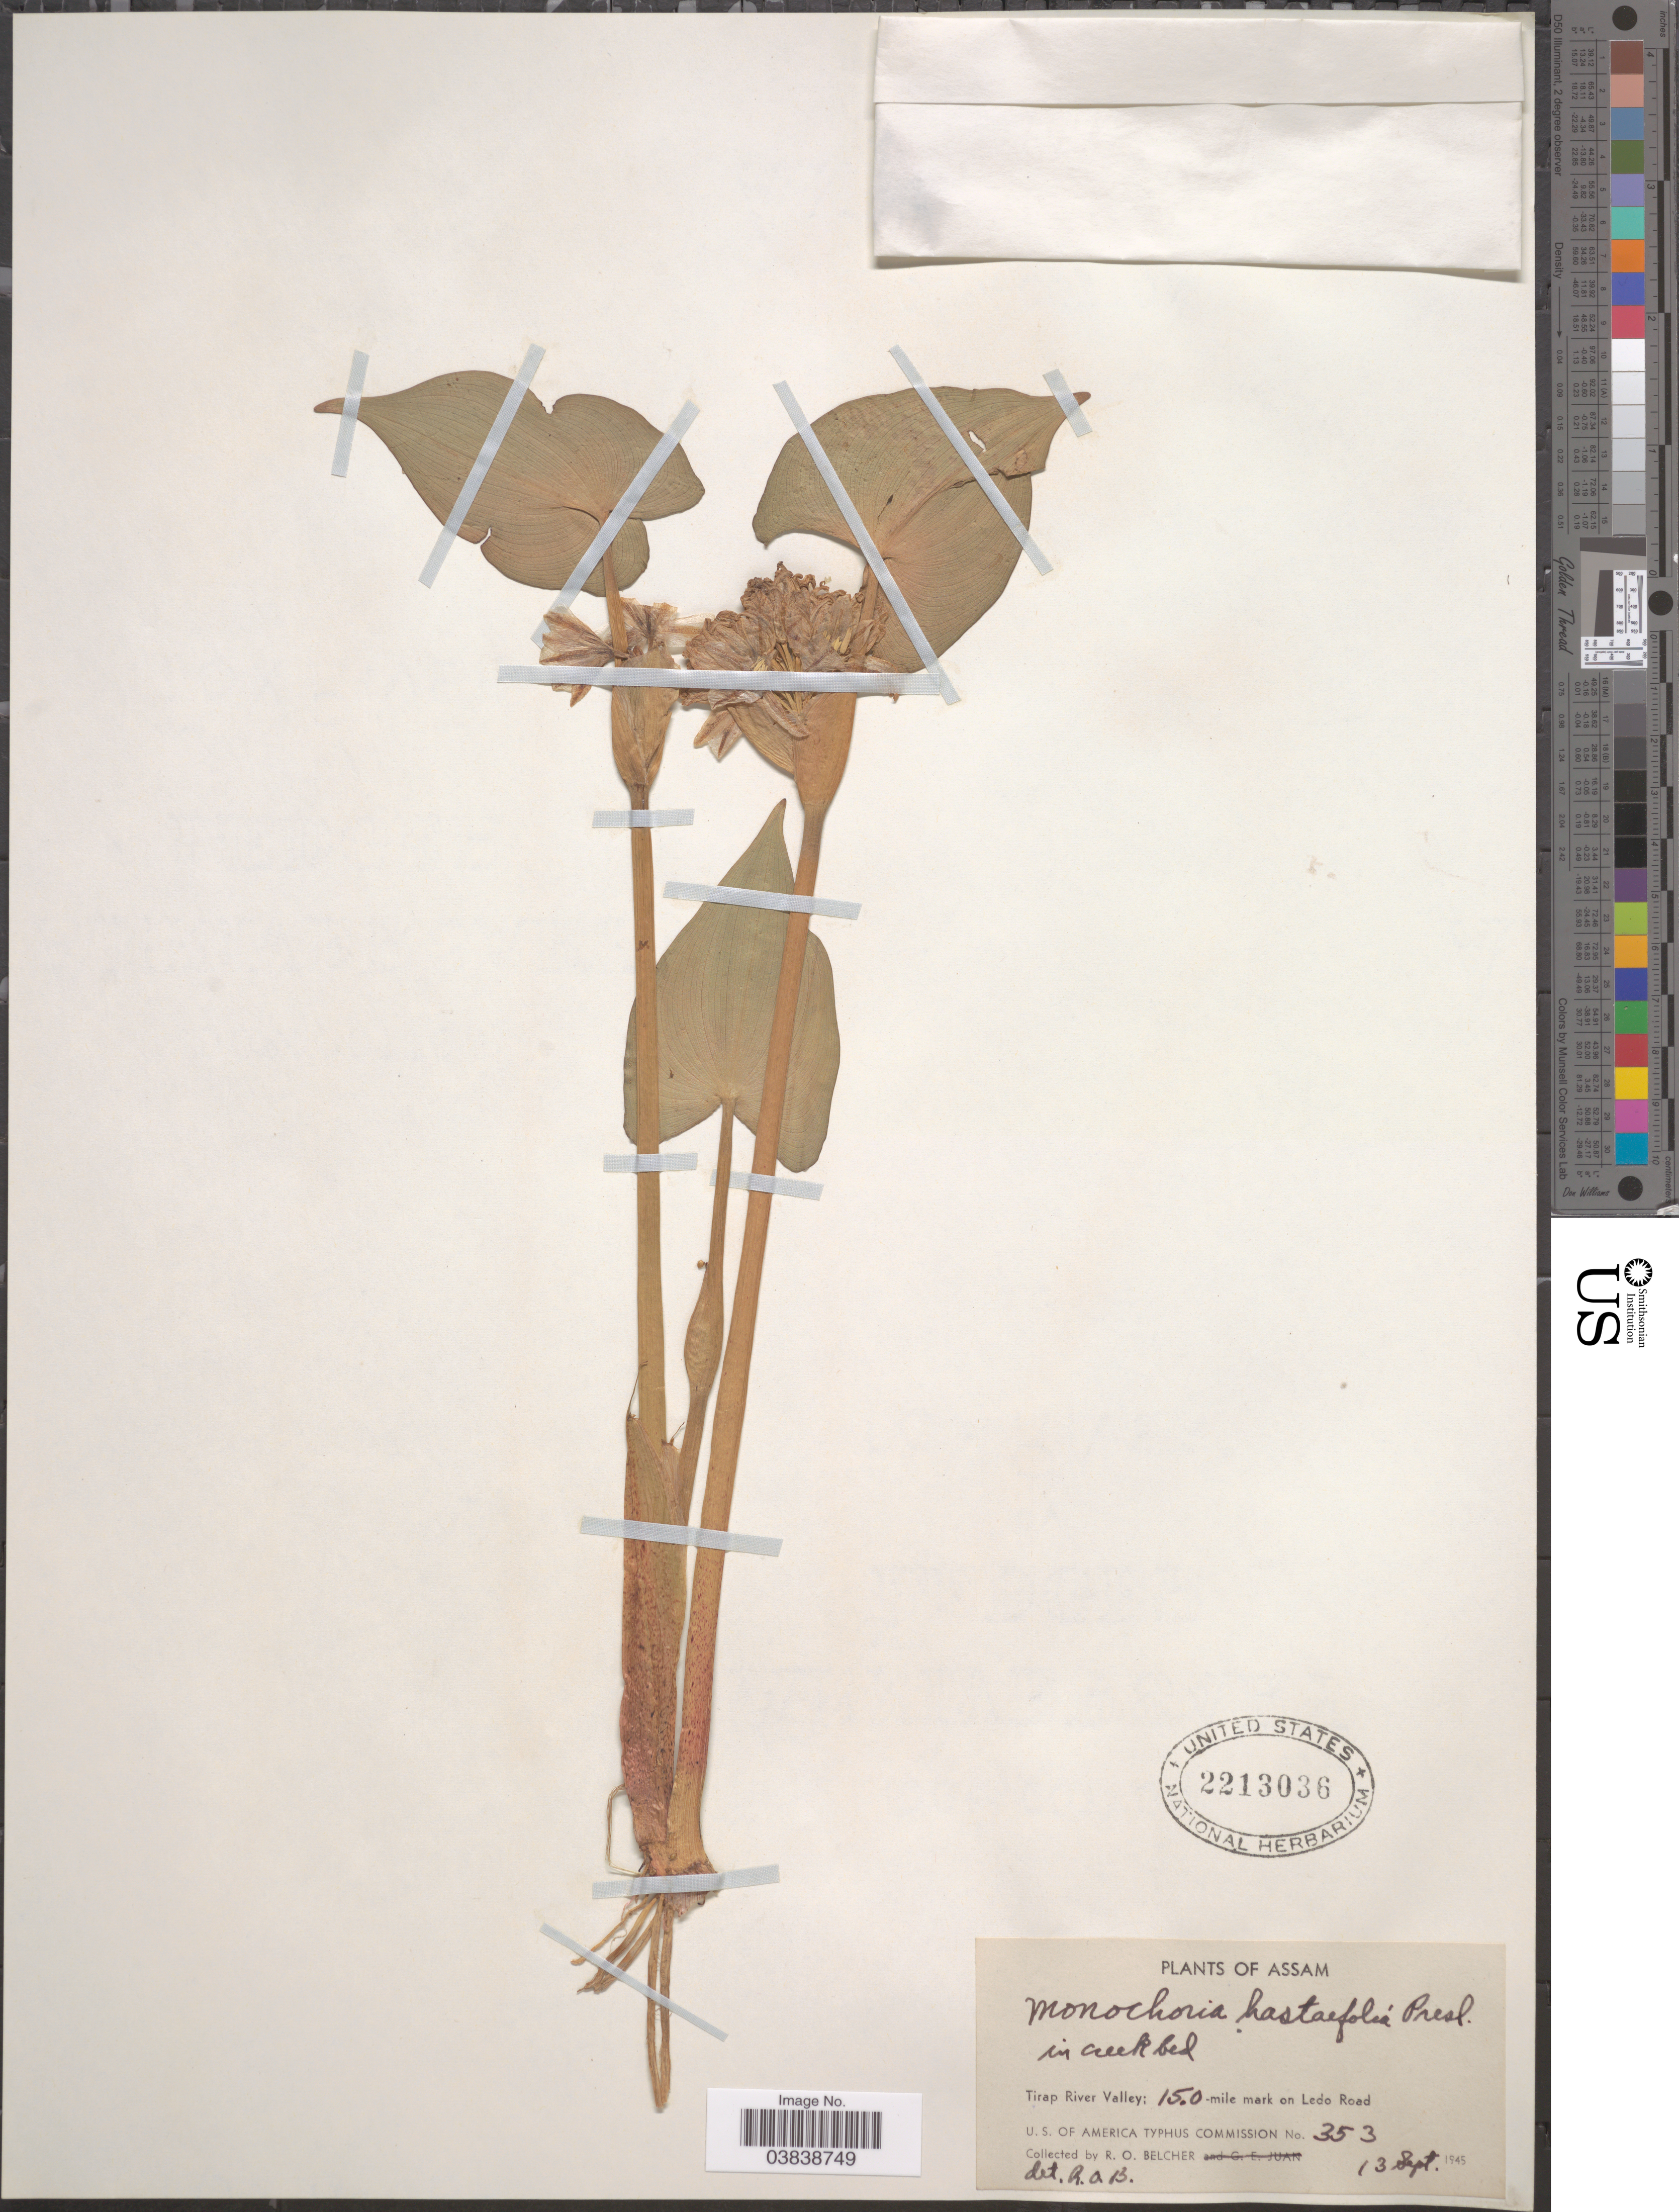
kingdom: Plantae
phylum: Tracheophyta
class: Liliopsida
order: Commelinales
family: Pontederiaceae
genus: Monochoria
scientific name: Monochoria hastifolia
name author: C. Presl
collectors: R. Belcher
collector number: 353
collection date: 1945-09-13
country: India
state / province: Assam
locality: Tirap River Valley; 15.0-mile mark on Ledo Road.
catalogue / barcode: US 2213036